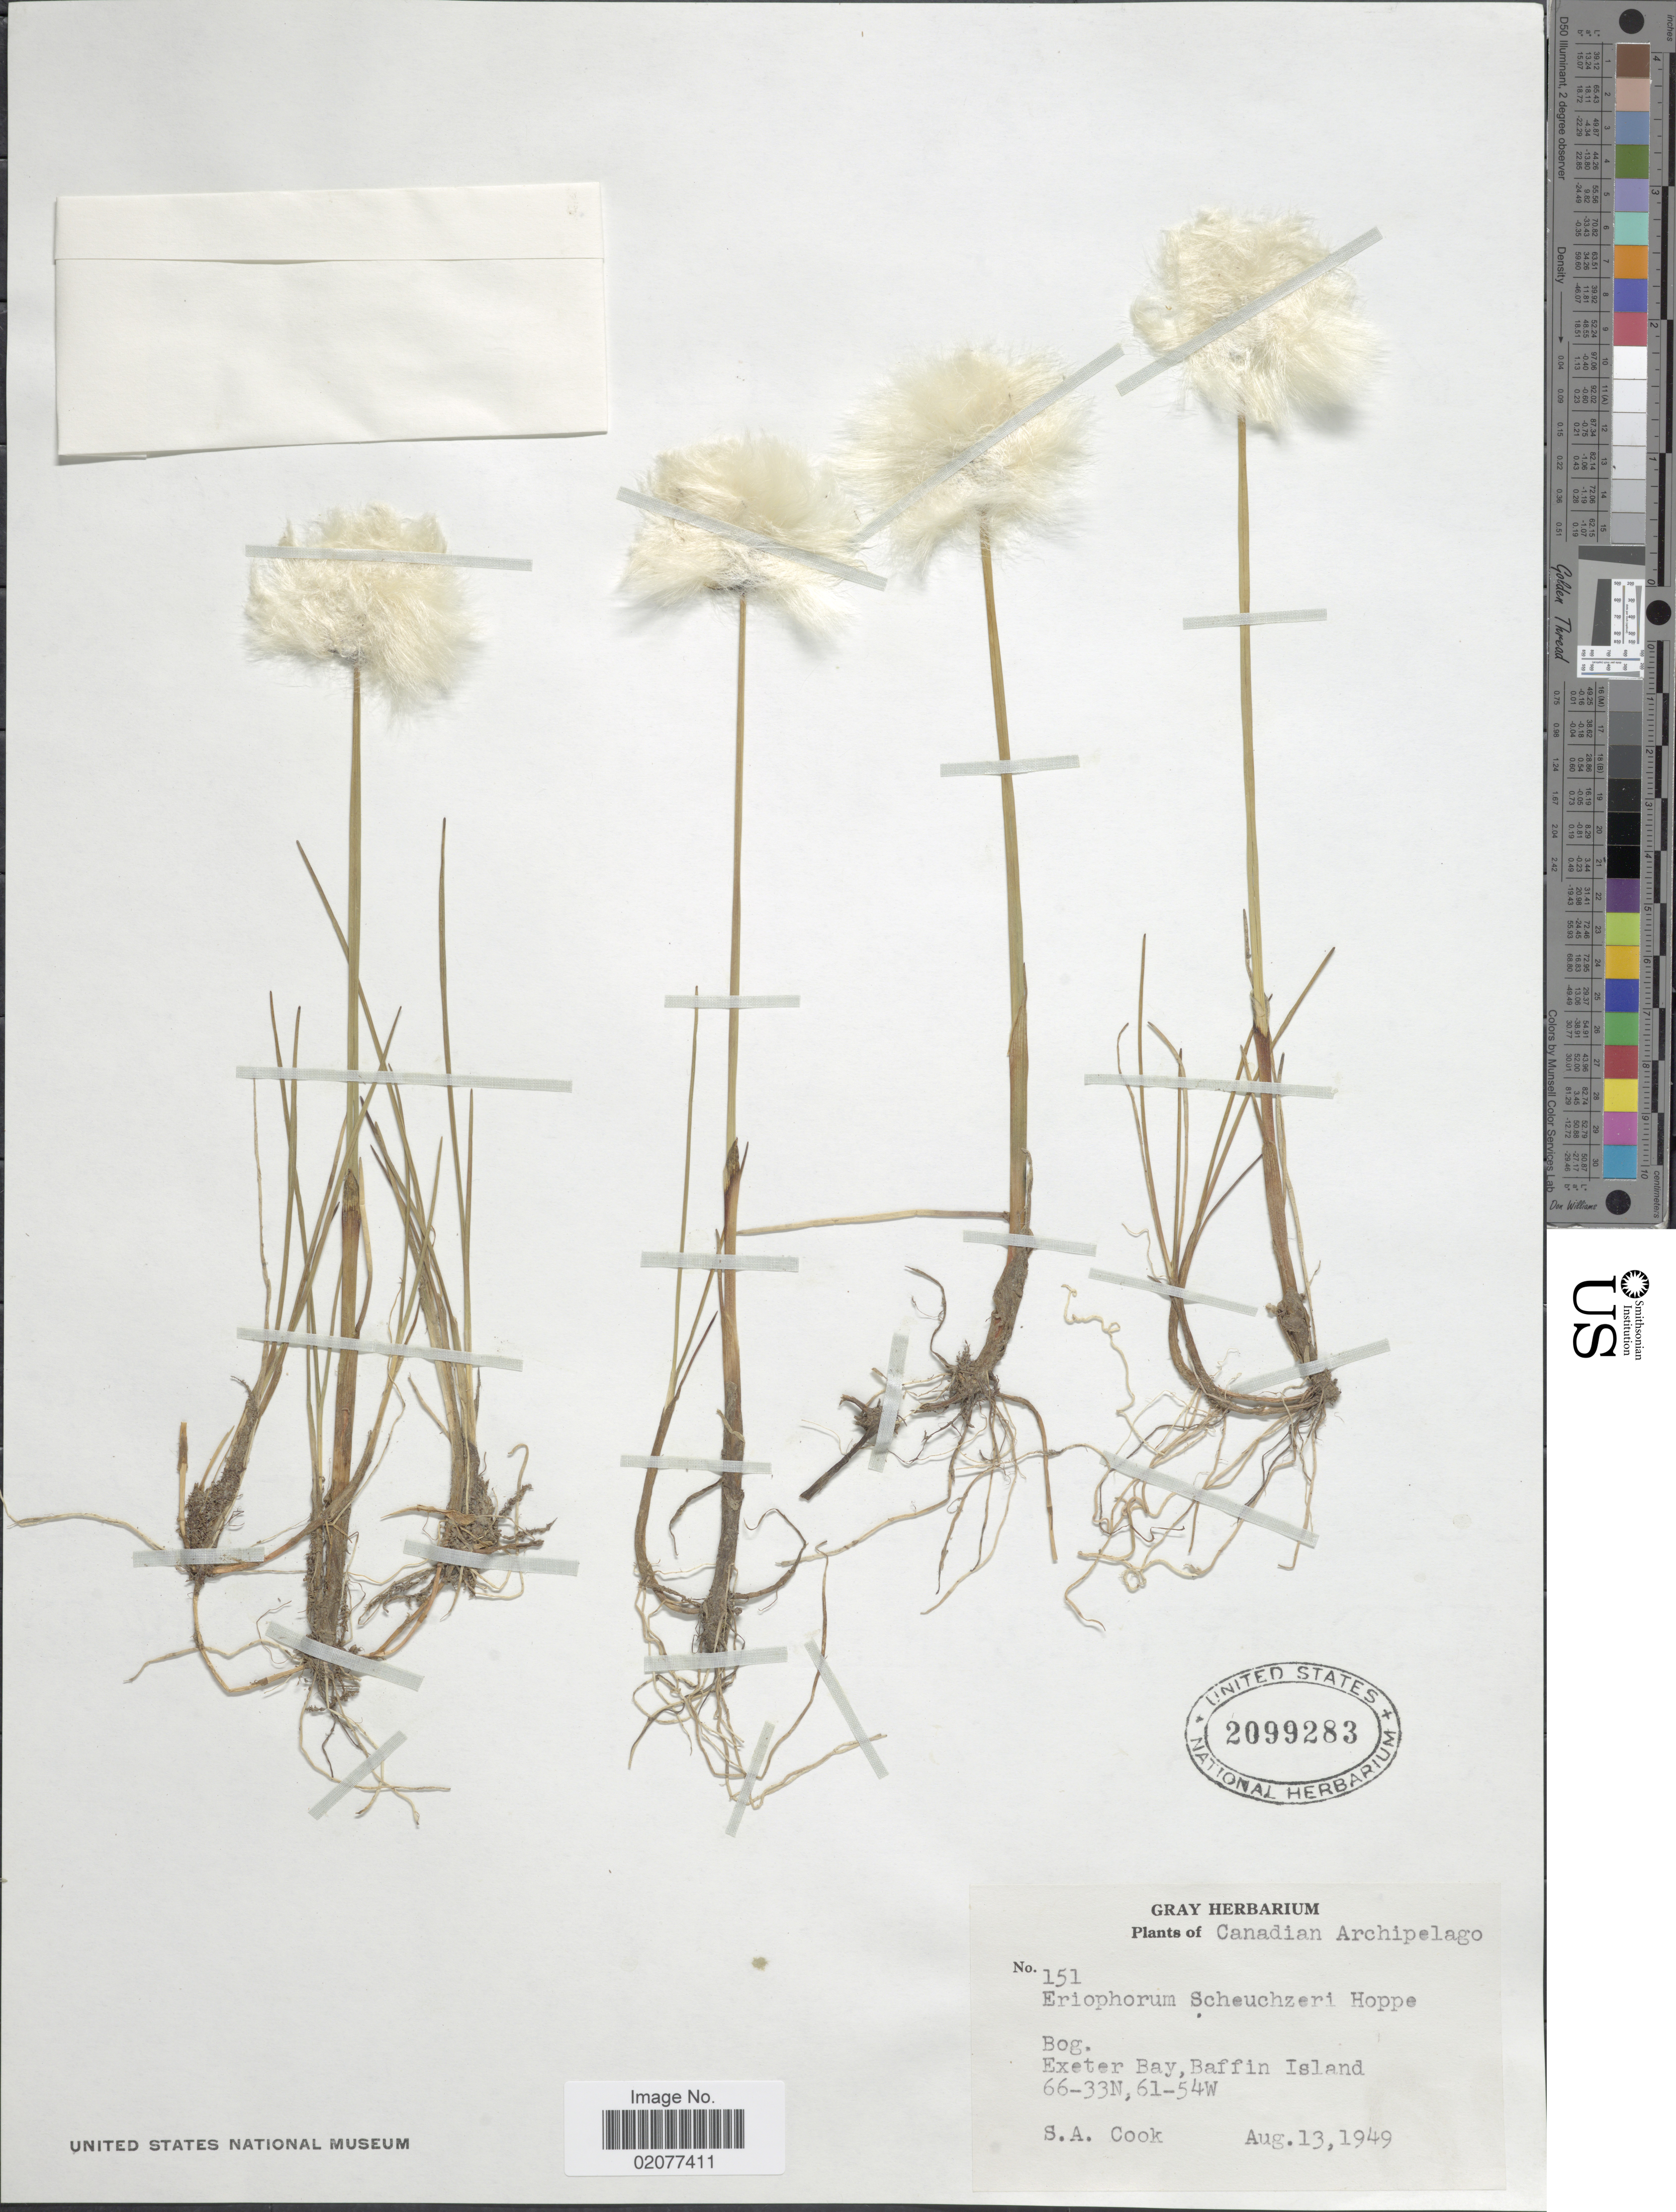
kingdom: Plantae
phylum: Tracheophyta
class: Liliopsida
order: Poales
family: Cyperaceae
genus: Eriophorum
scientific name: Eriophorum scheuchzeri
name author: Hoppe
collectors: S. A. Cook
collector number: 151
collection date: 1949-08-13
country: Canada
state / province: Nunavut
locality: Canadian Archipelago, Exeter Bay, Baffin Island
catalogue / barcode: US 2099283